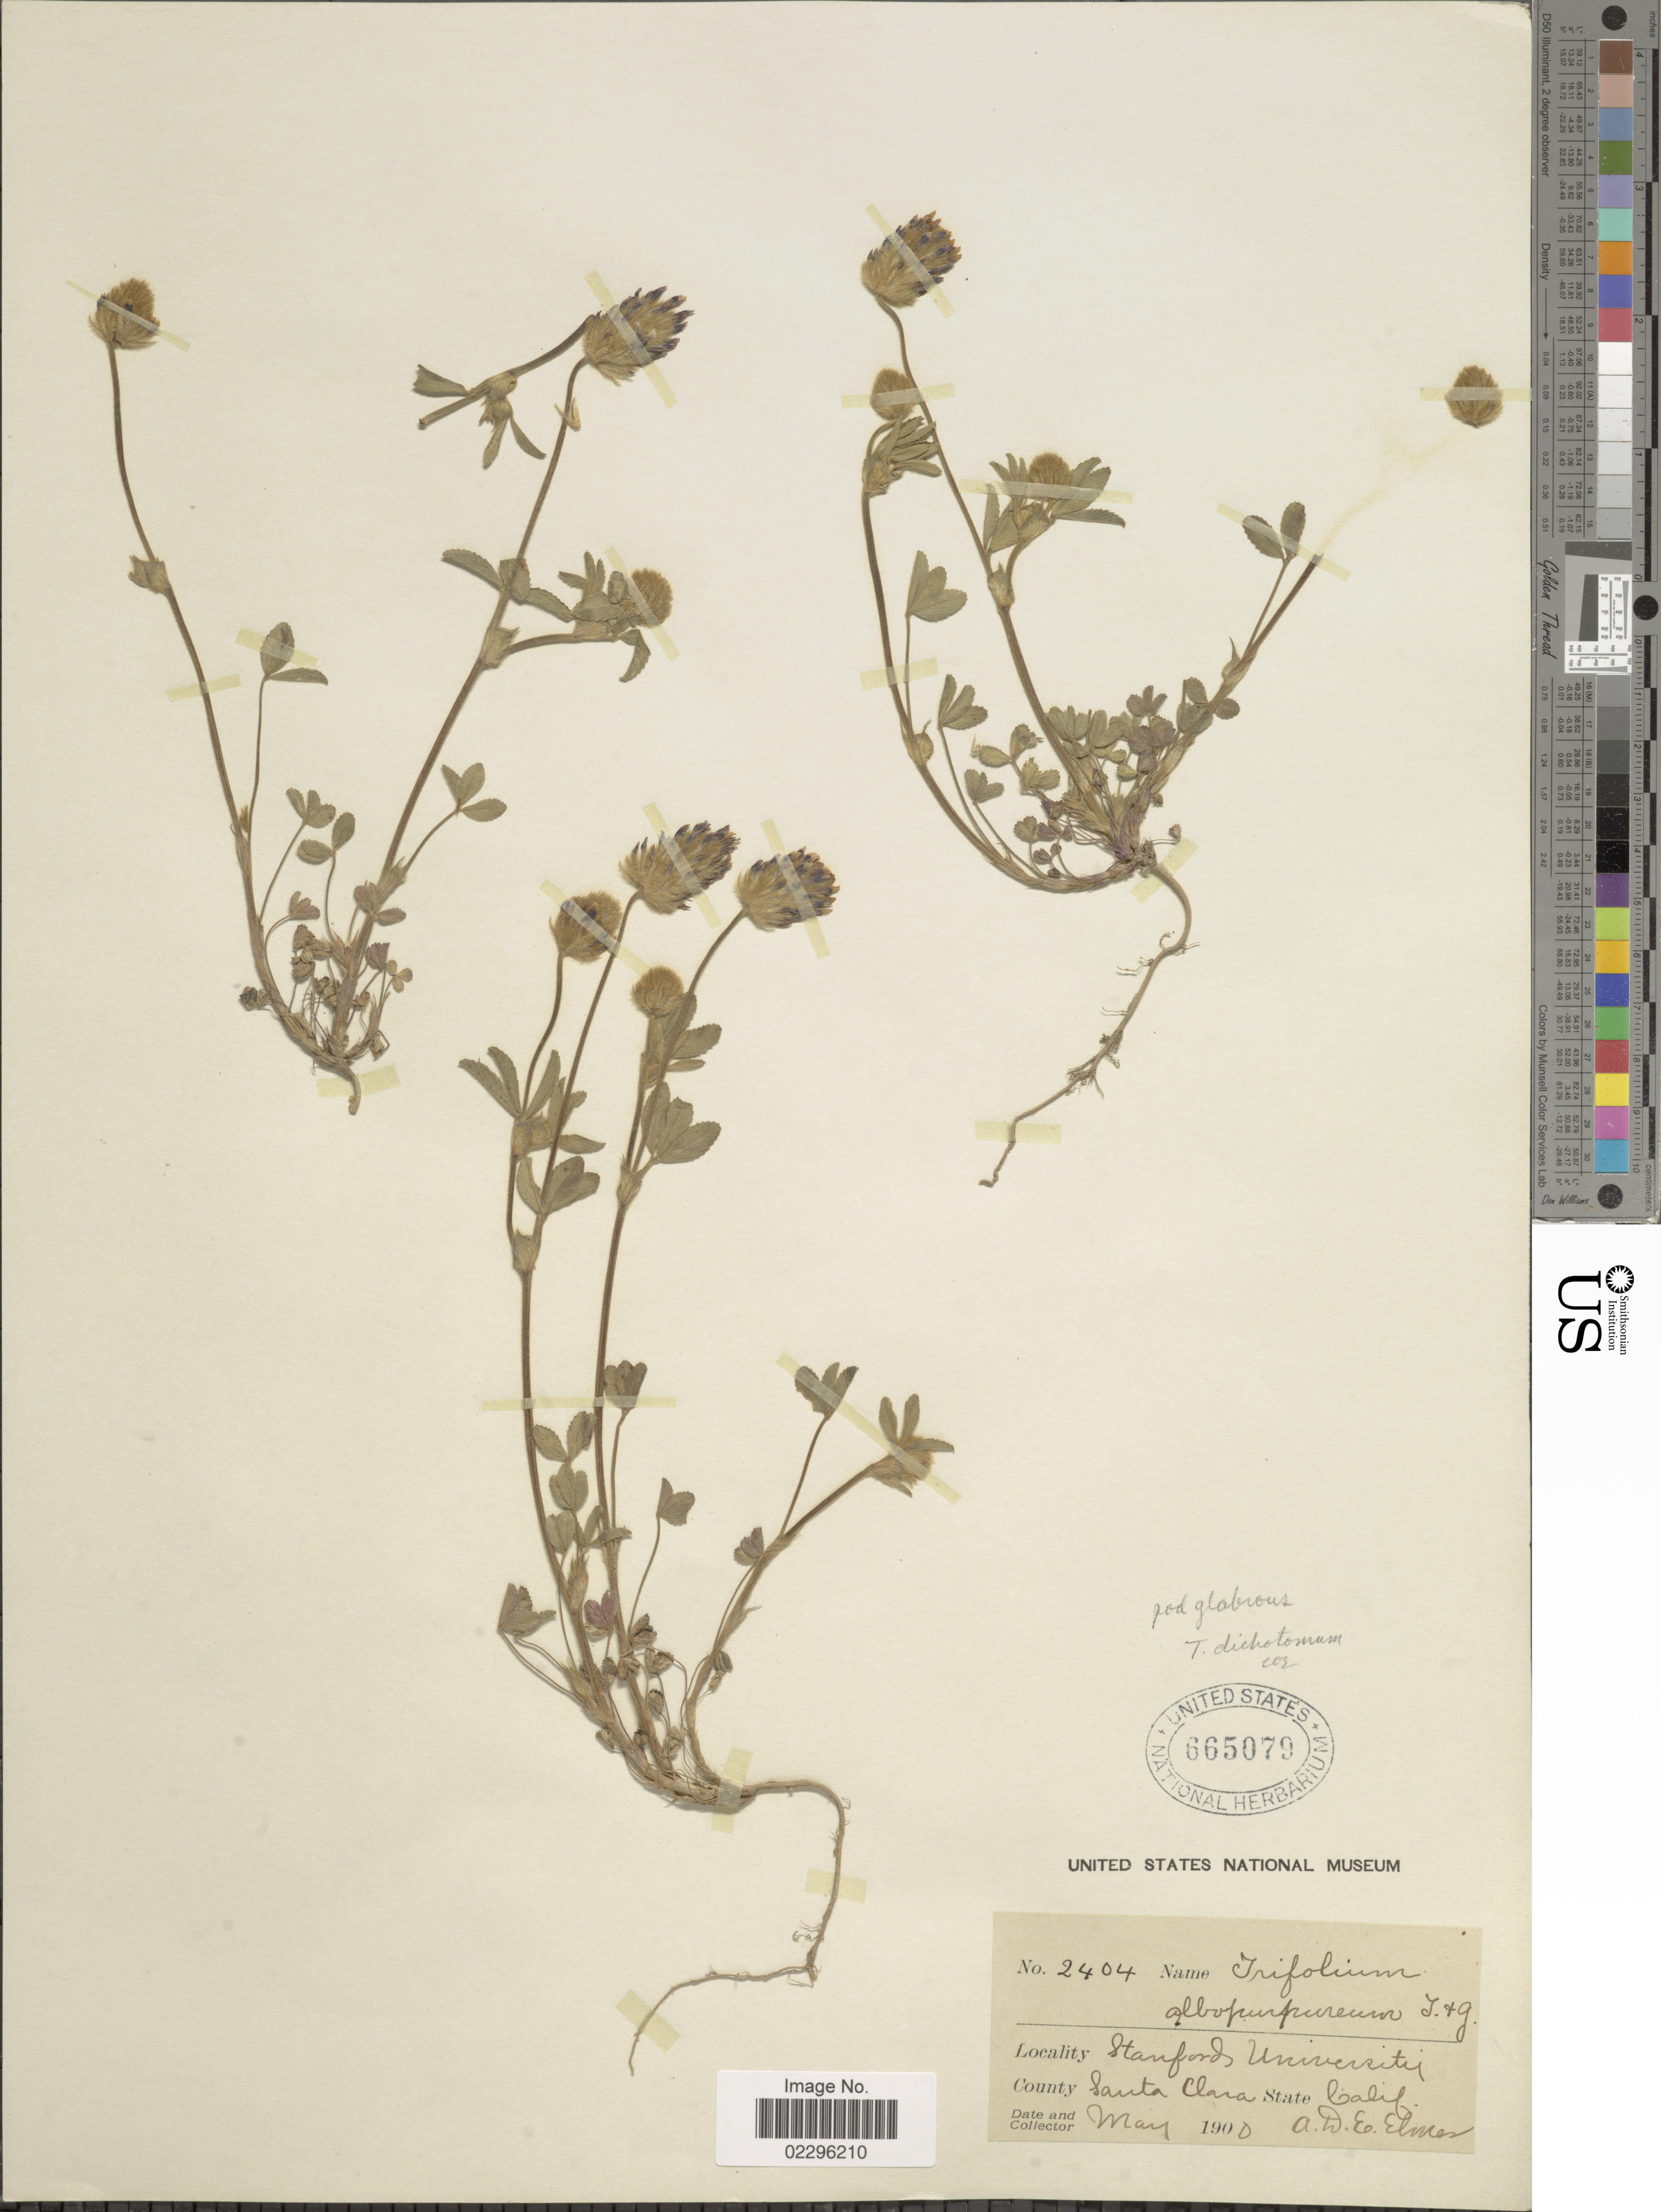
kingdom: Plantae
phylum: Tracheophyta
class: Magnoliopsida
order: Fabales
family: Fabaceae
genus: Trifolium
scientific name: Trifolium dichotomum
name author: Hook. & Arn.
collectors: A. D. E. Elmer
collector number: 2404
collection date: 1900-05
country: United States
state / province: California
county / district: Santa Clara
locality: Stanford University, County Santa Clara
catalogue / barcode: US 665079